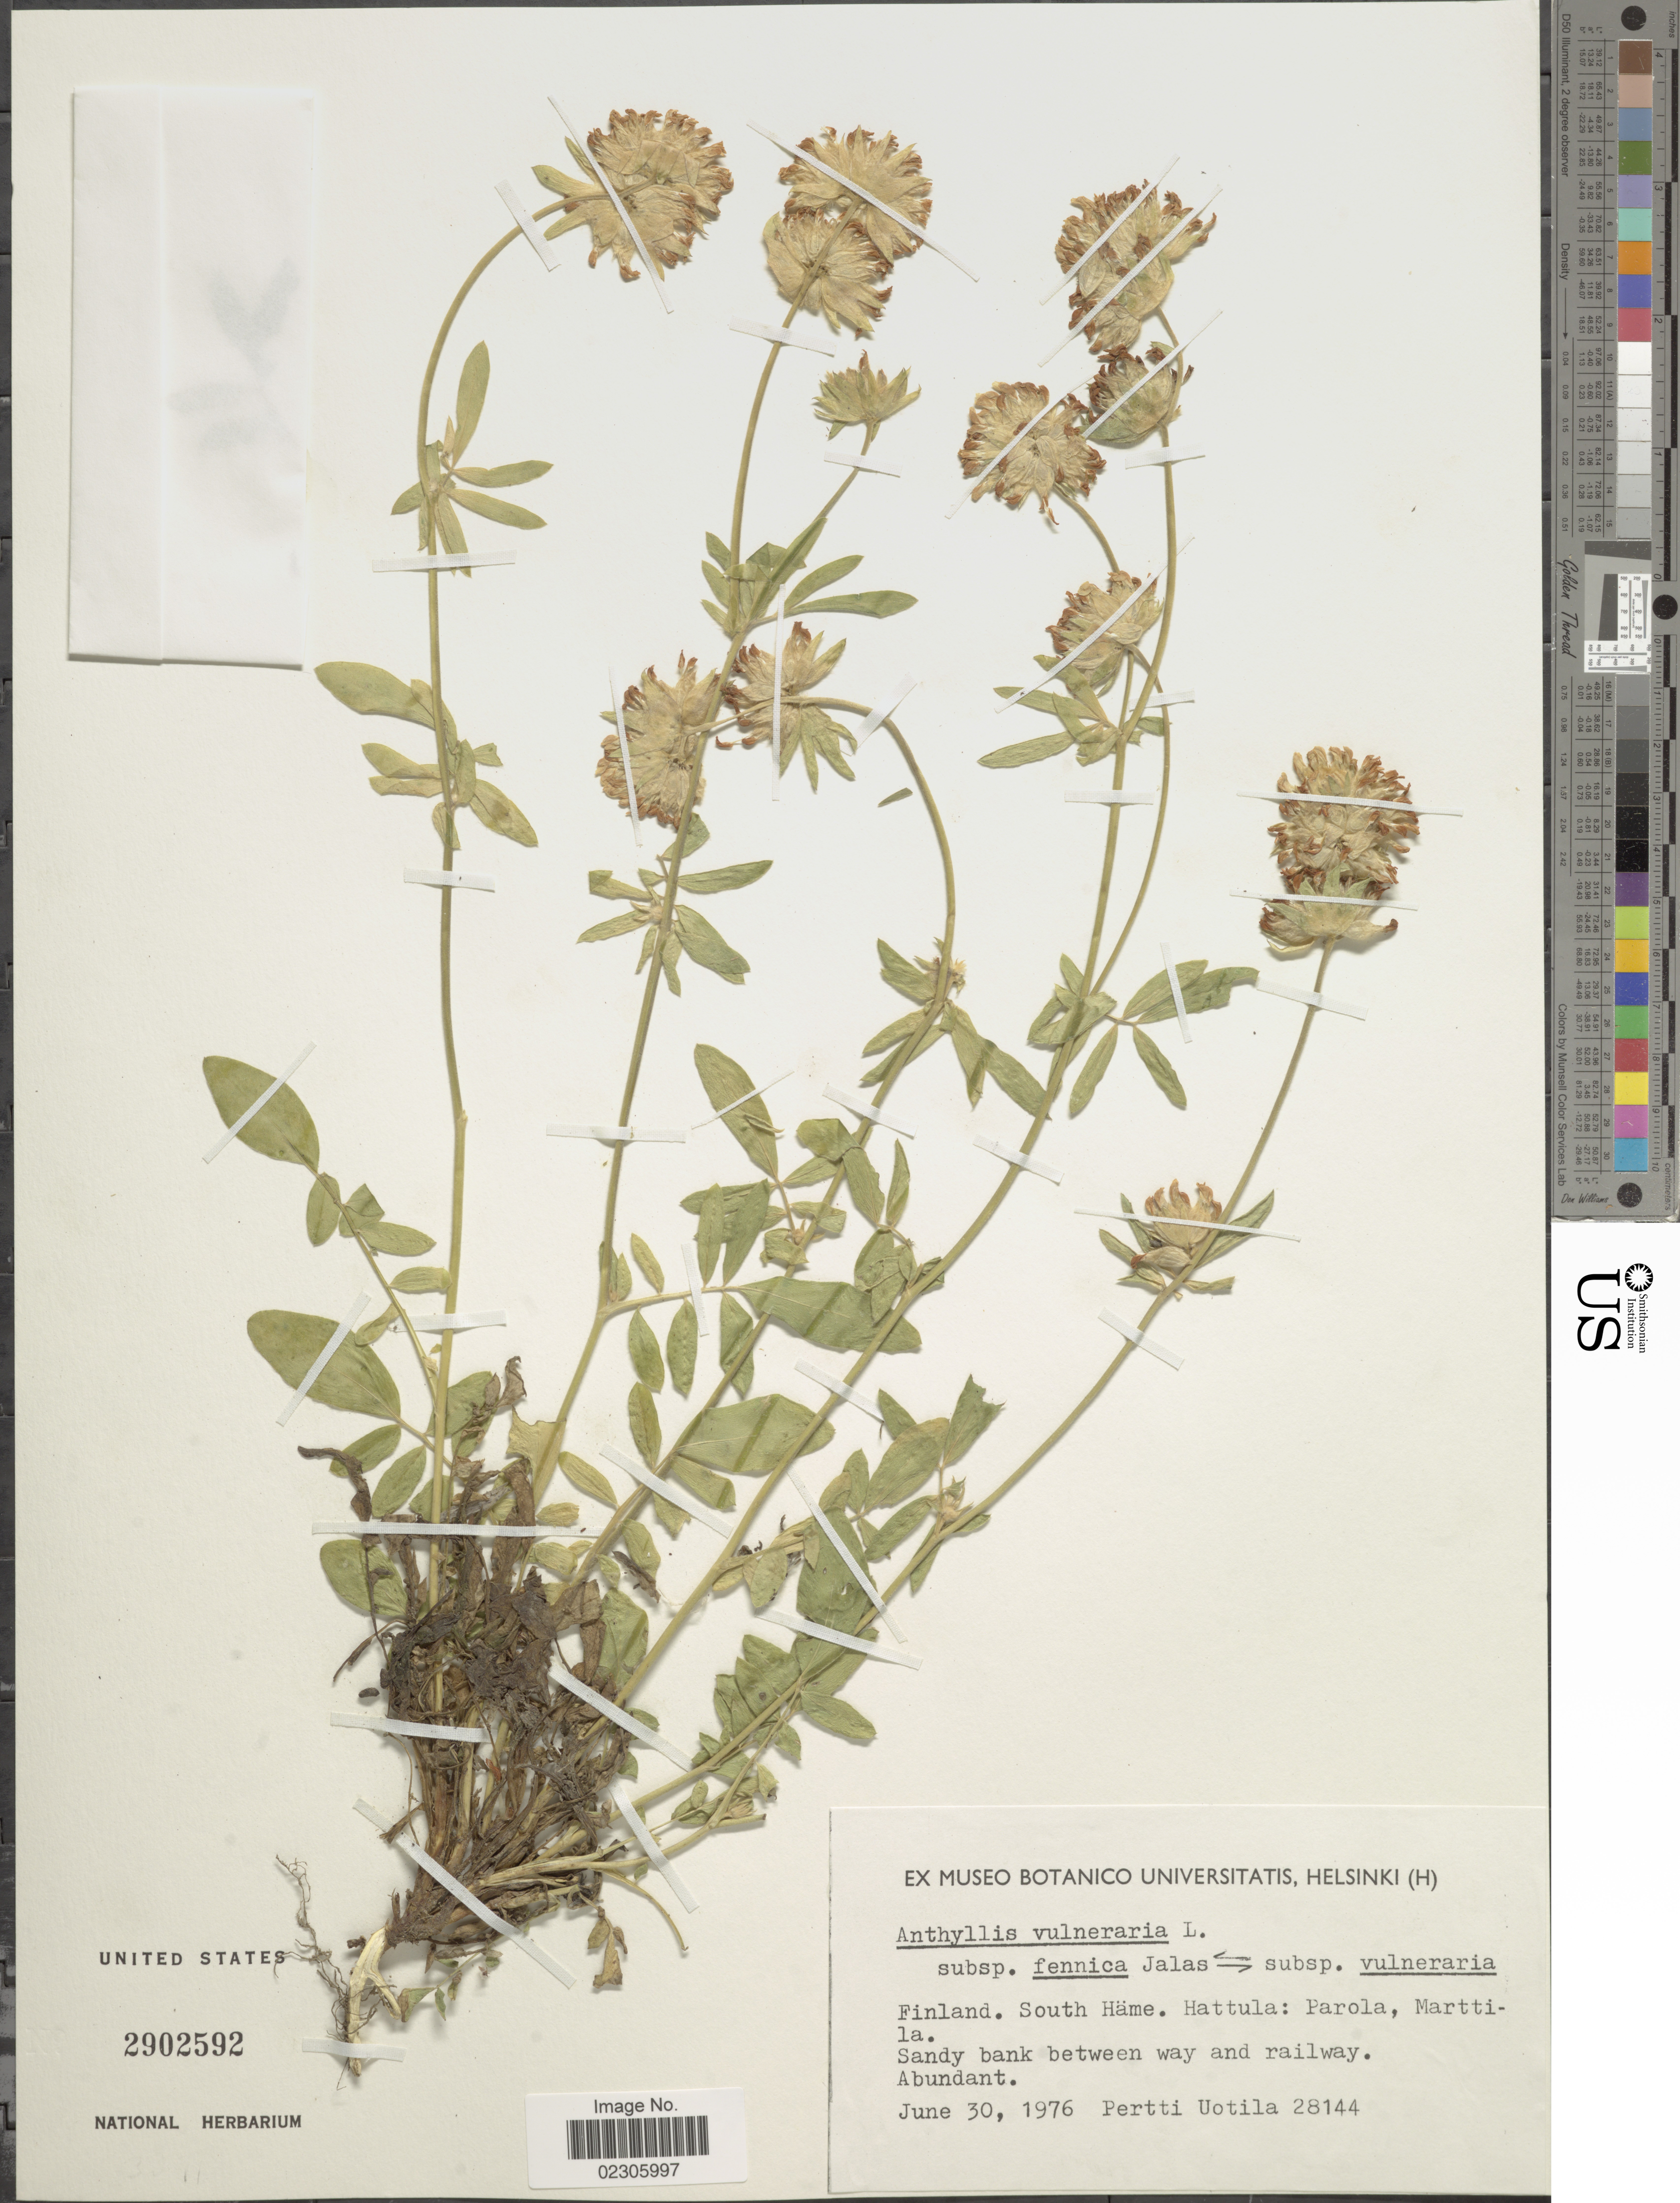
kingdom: Plantae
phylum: Tracheophyta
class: Magnoliopsida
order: Fabales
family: Fabaceae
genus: Anthyllis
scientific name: Anthyllis vulneraria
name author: L.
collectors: P. Uotila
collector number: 28144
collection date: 1976-06-30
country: Finland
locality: South Hame, Hattula, Parola, Marttila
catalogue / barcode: US 2902592